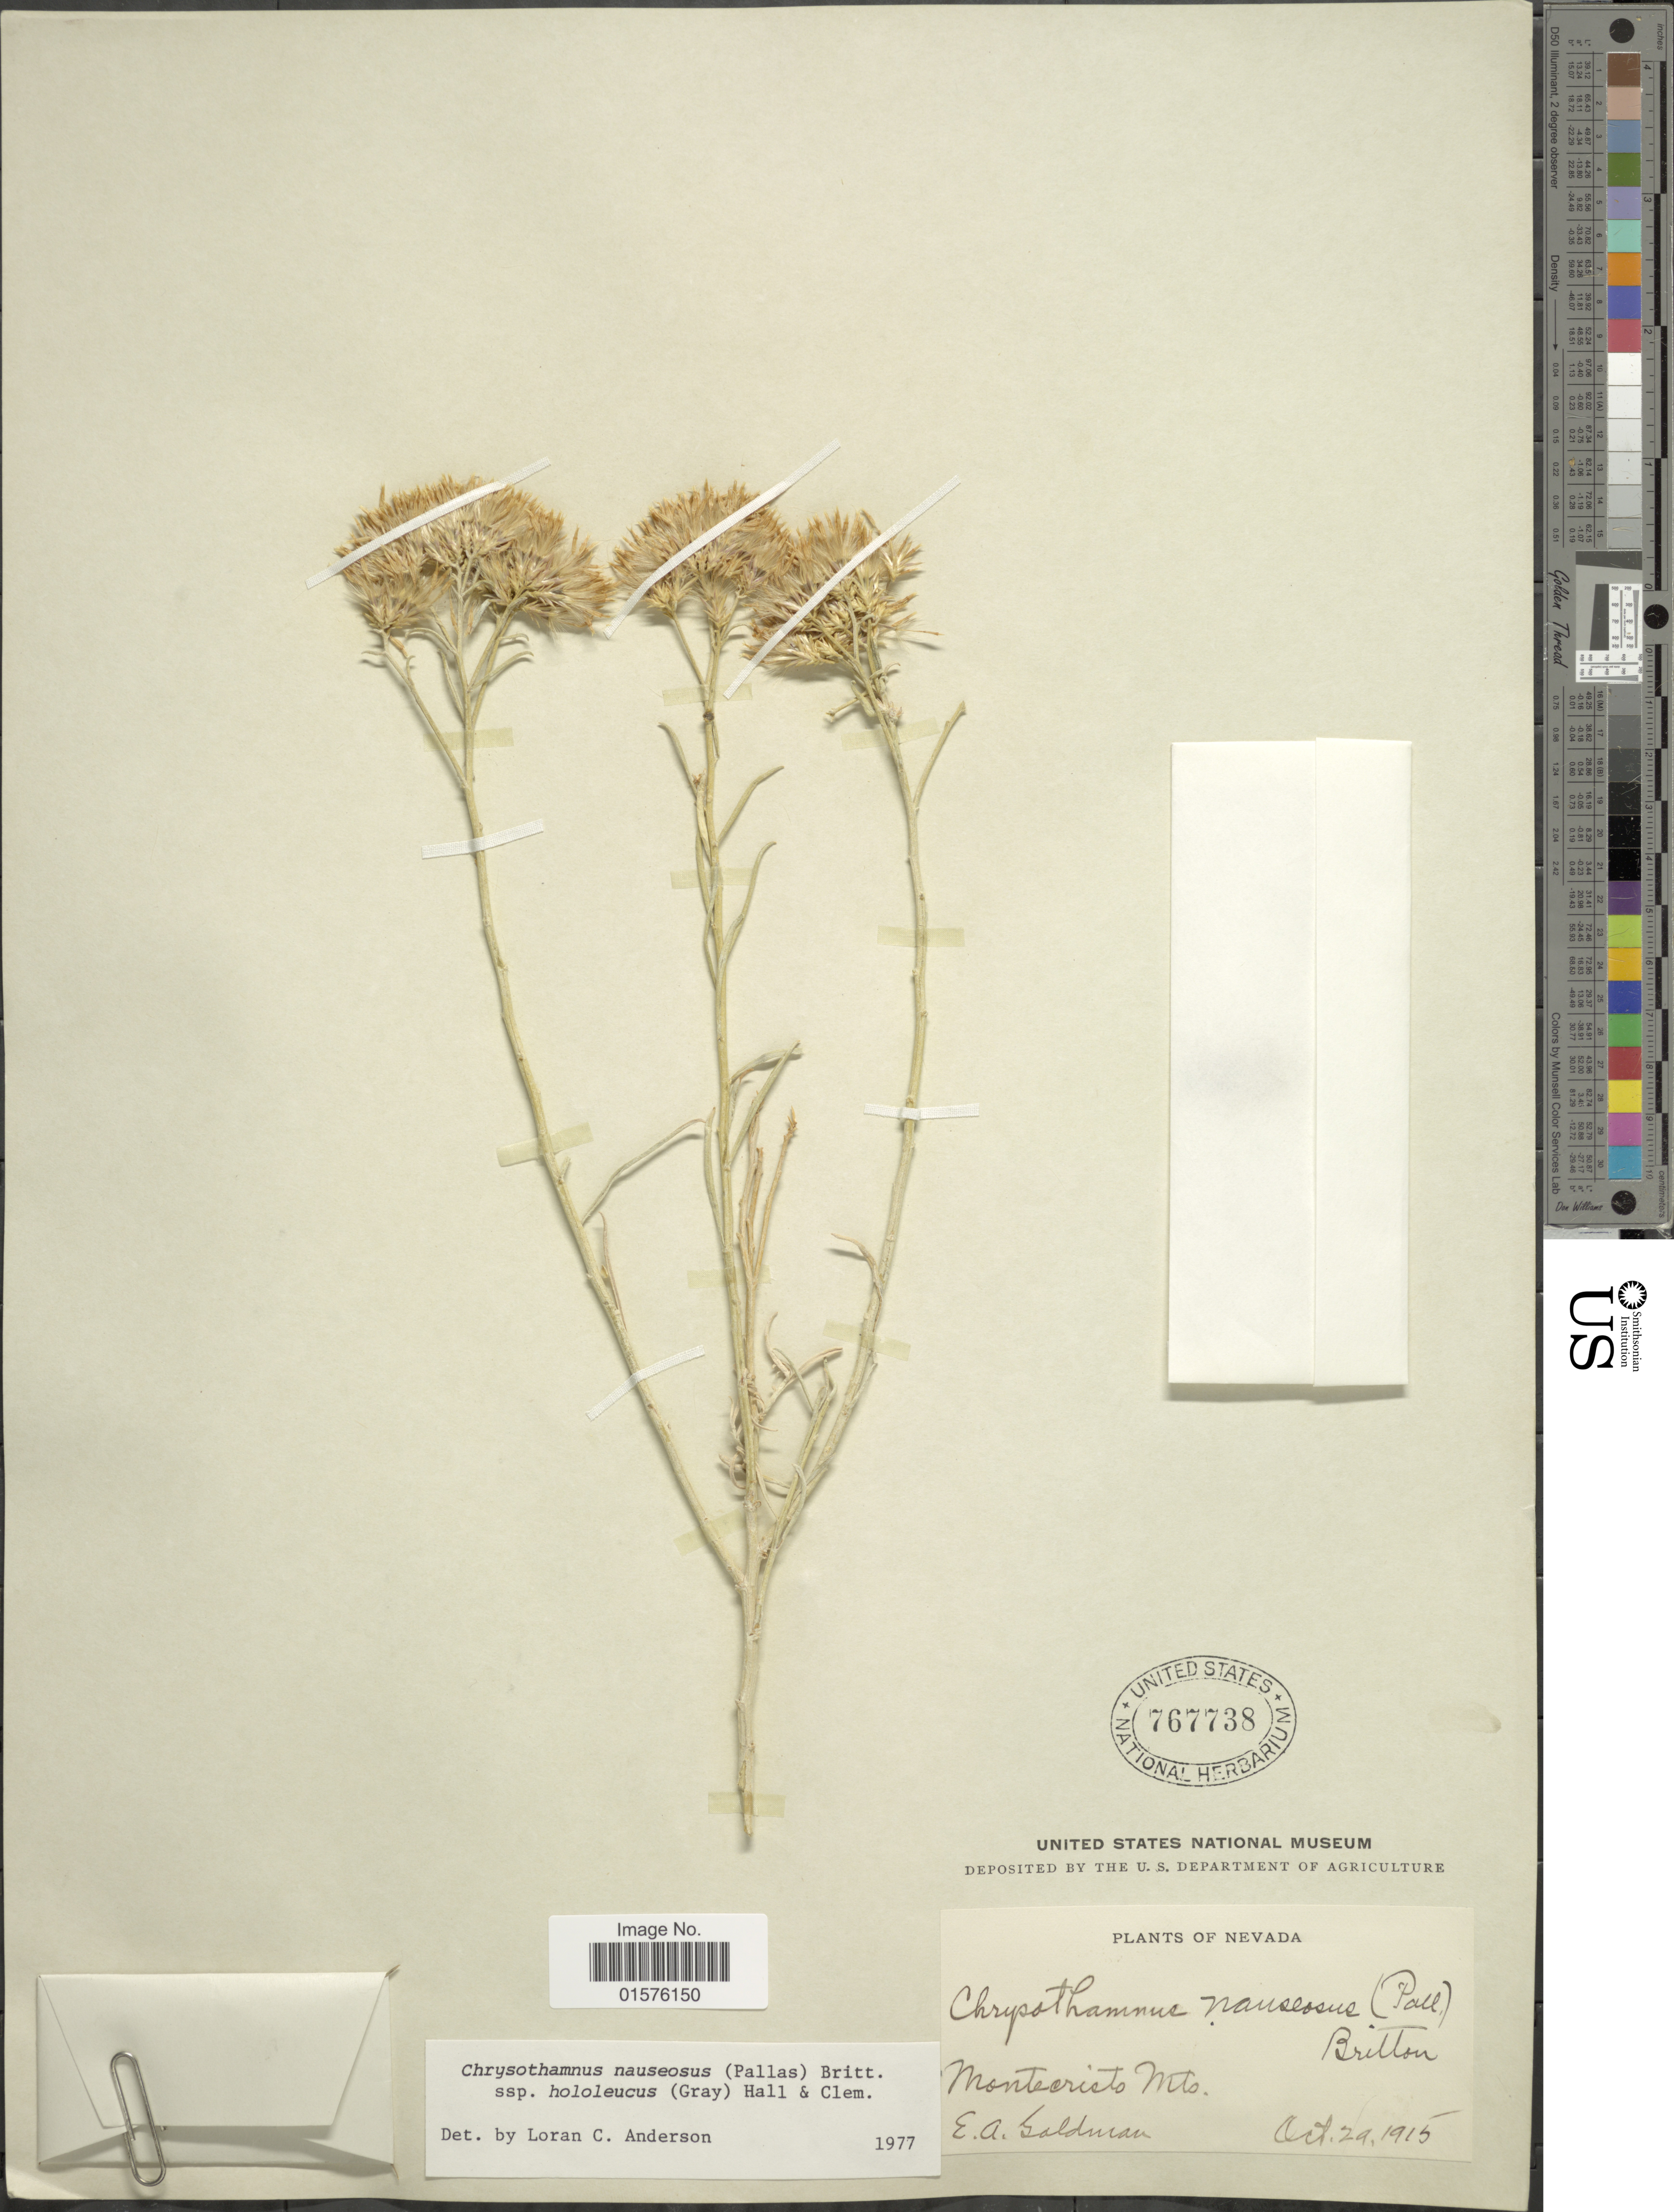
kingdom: Plantae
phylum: Tracheophyta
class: Magnoliopsida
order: Asterales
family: Asteraceae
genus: Ericameria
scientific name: Ericameria nauseosa var. hololeuca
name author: (A. Gray) G.L. Nesom & G.I. Baird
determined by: Urbatsch, Lowell E., Curator (LSU), Louisiana State University (UNITED STATES)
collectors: E. A. Goldman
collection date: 1915-10-29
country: United States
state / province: Nevada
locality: Montecristo Mts.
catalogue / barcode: US 767738